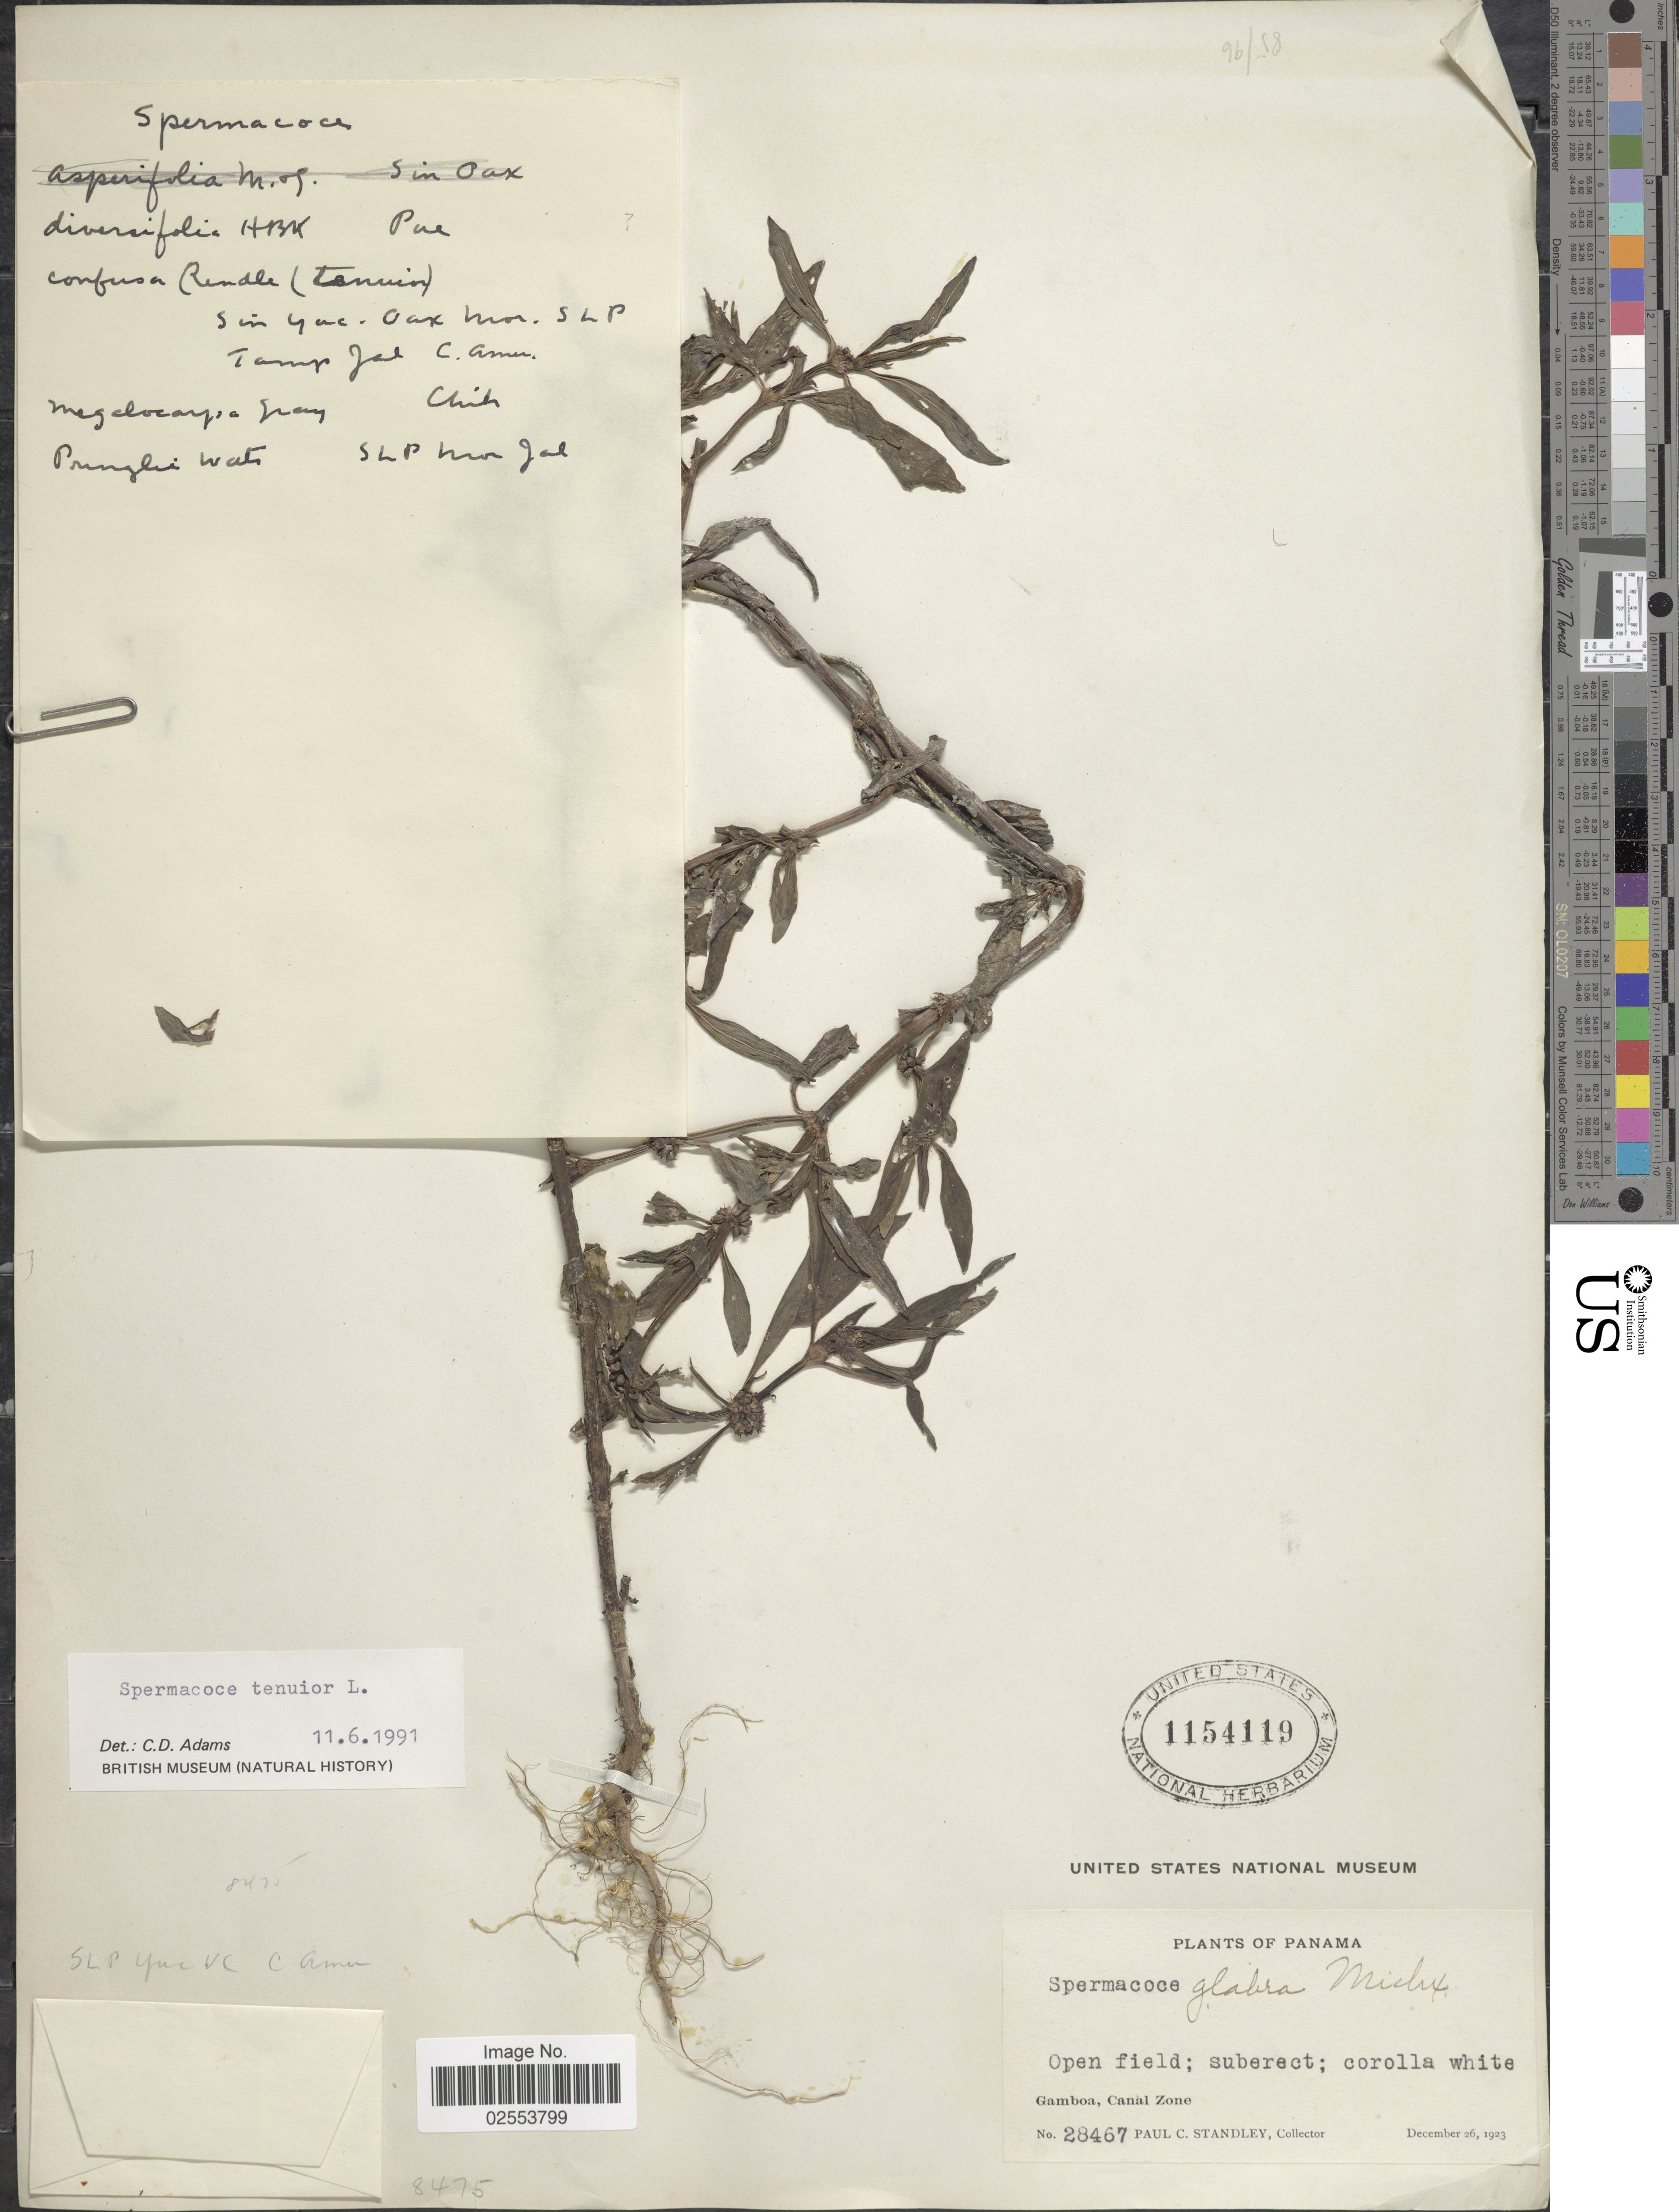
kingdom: Plantae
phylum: Tracheophyta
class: Magnoliopsida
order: Gentianales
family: Rubiaceae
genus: Spermacoce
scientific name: Spermacoce tenuior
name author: L.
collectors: P. C. Standley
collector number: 28467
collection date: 1923-12-26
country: Panama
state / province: Colón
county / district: Canal Zone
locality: Open field, Gamboa, Canal Zone.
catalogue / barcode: US 1154119